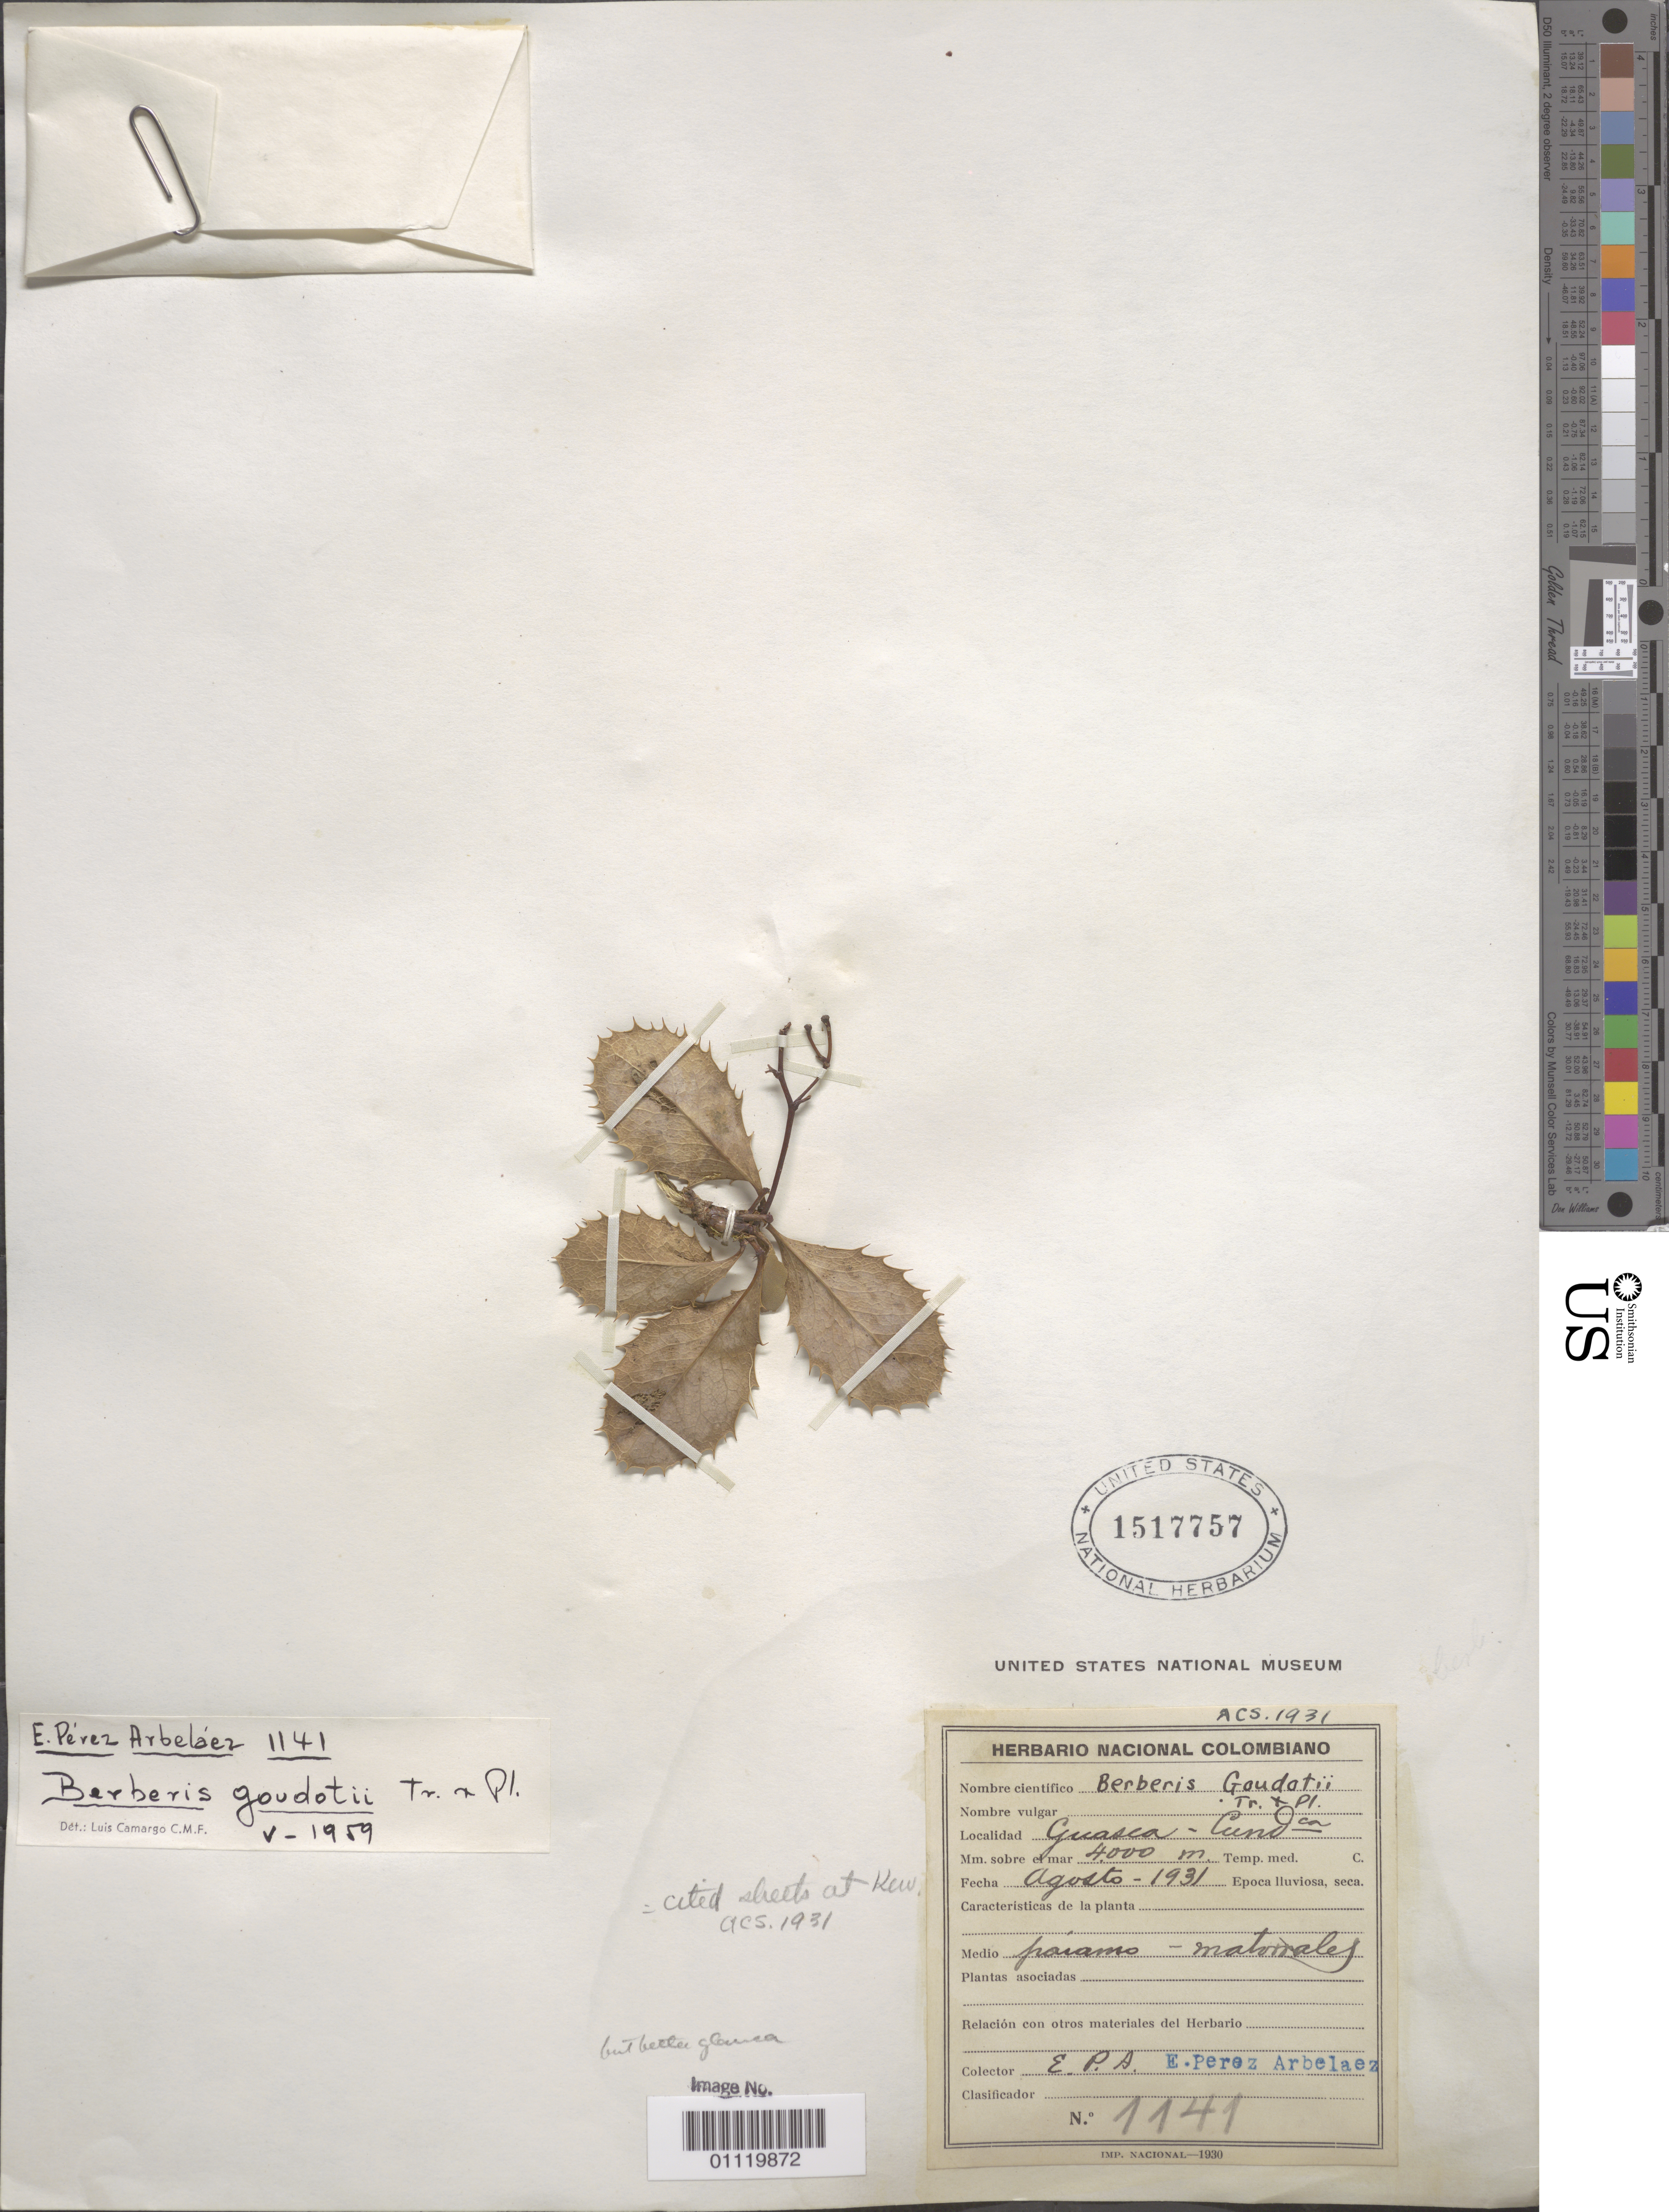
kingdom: Plantae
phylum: Tracheophyta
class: Magnoliopsida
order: Ranunculales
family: Berberidaceae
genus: Berberis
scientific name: Berberis goudotii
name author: Triana & Planch. ex Wedd.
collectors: E. Pérez Arbeláez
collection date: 1931-08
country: Colombia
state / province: Cundinamarca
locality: Guasca.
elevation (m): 4000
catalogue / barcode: US 1517757